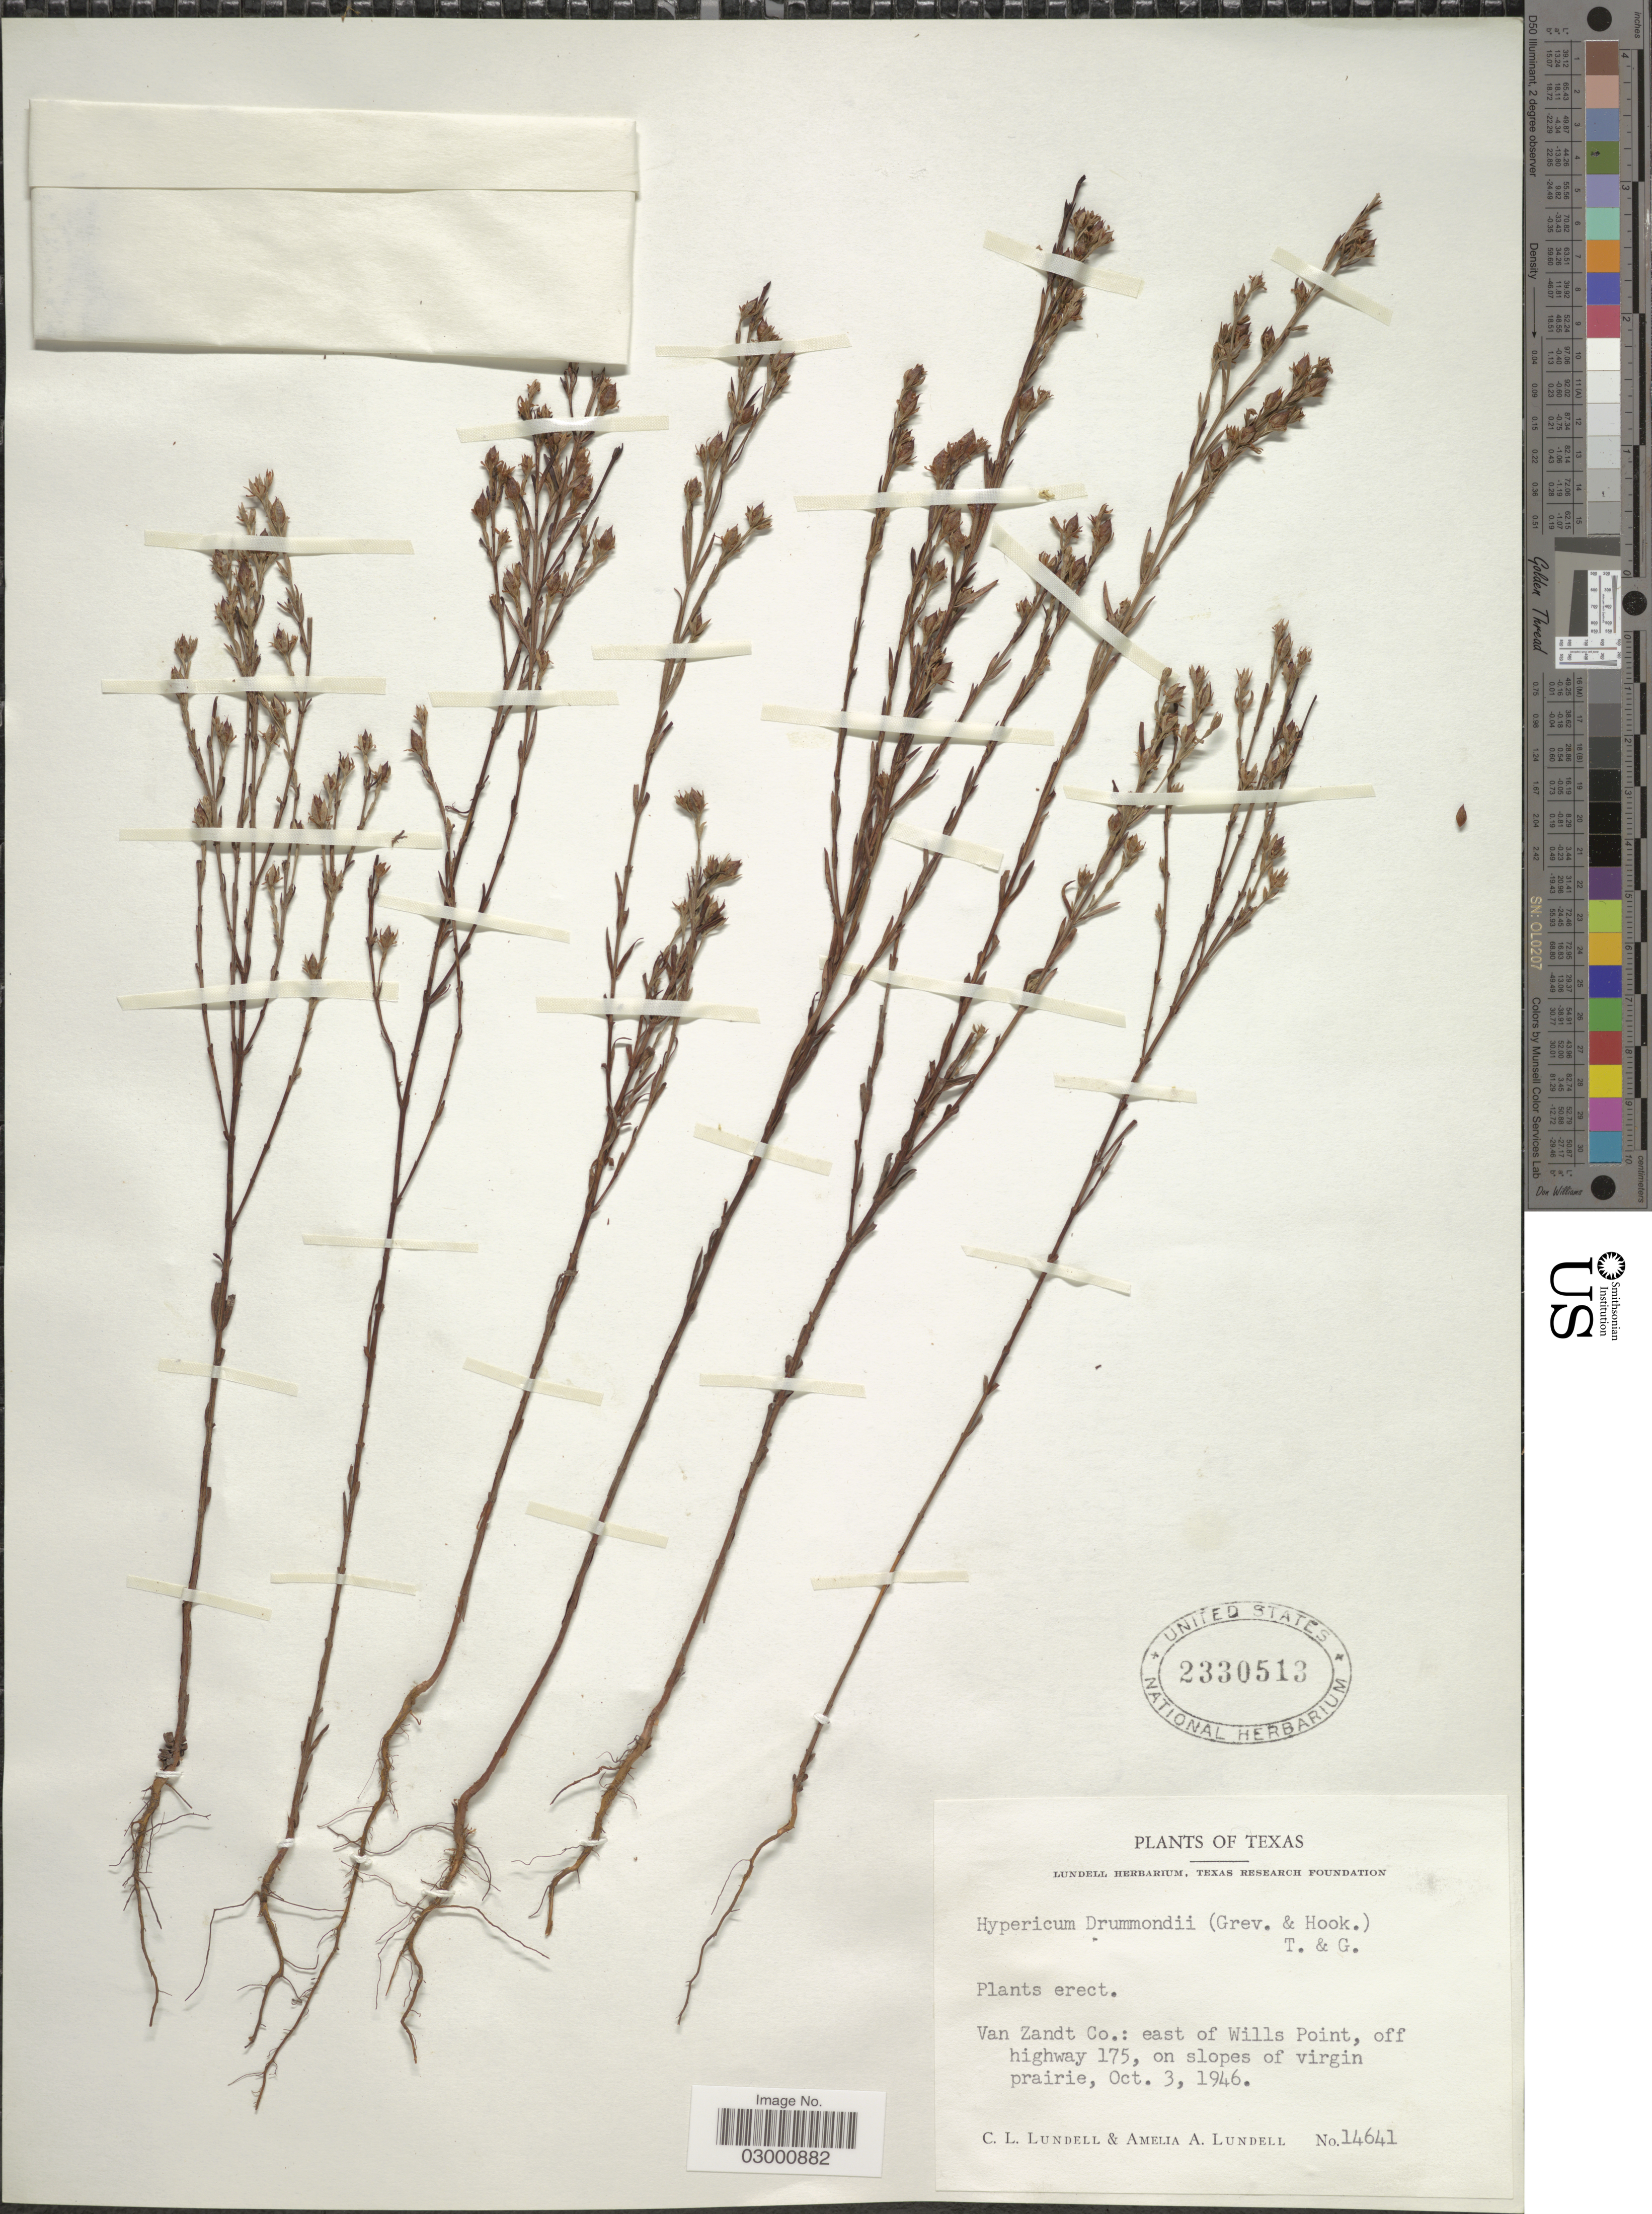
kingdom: Plantae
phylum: Tracheophyta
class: Magnoliopsida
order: Malpighiales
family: Hypericaceae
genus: Hypericum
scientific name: Hypericum drummondii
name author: (Grev. & Hook.) Torr. & A. Gray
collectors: C. L. Lundell & A. A. Lundell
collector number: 14641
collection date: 1946-10-03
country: United States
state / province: Texas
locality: Van Zandt Co.: east of Wills Point, off highway 175, on slopes of virgin prairie.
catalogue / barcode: US 2330513